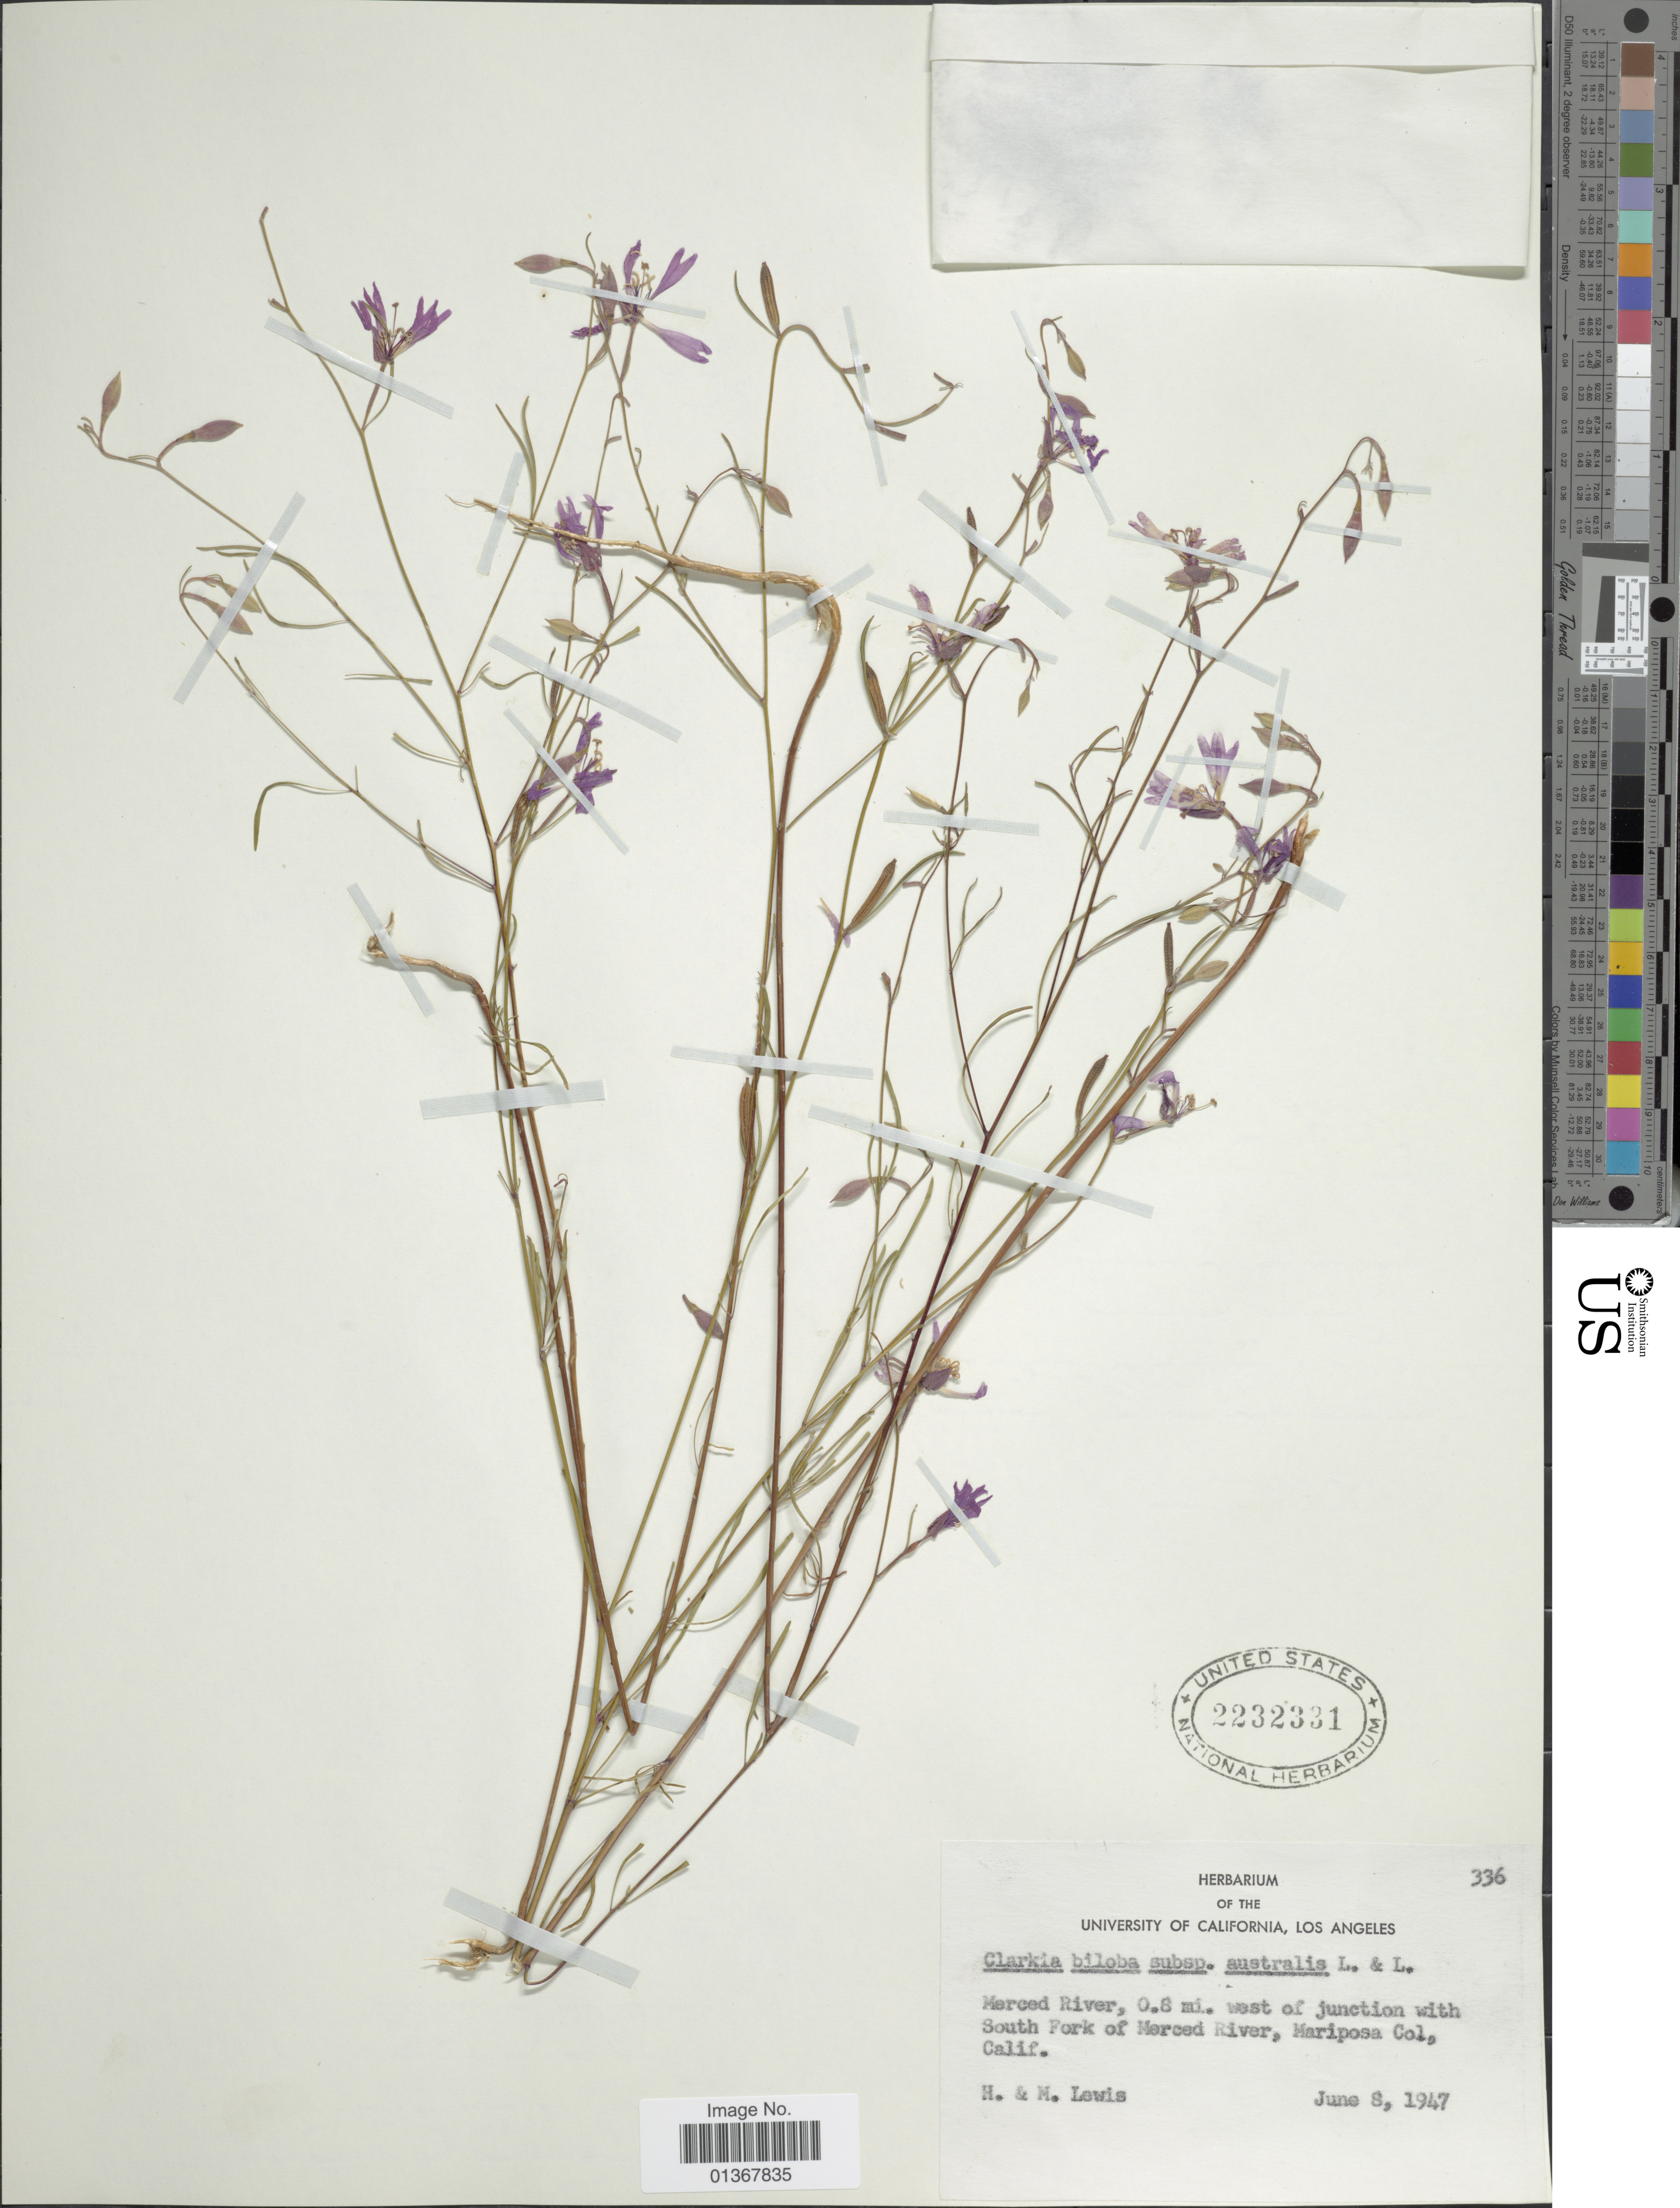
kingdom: Plantae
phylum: Tracheophyta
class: Magnoliopsida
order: Myrtales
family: Onagraceae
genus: Clarkia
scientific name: Clarkia biloba subsp. australis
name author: F. H. Lewis & M.R. Lewis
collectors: H. Lewis & M. Lewis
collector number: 336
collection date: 1947-06-08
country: United States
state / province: California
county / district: Mariposa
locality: Merced River, 0.8 mi. west of junction with South Fork of Merced River, Mariposa Col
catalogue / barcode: US 2232331